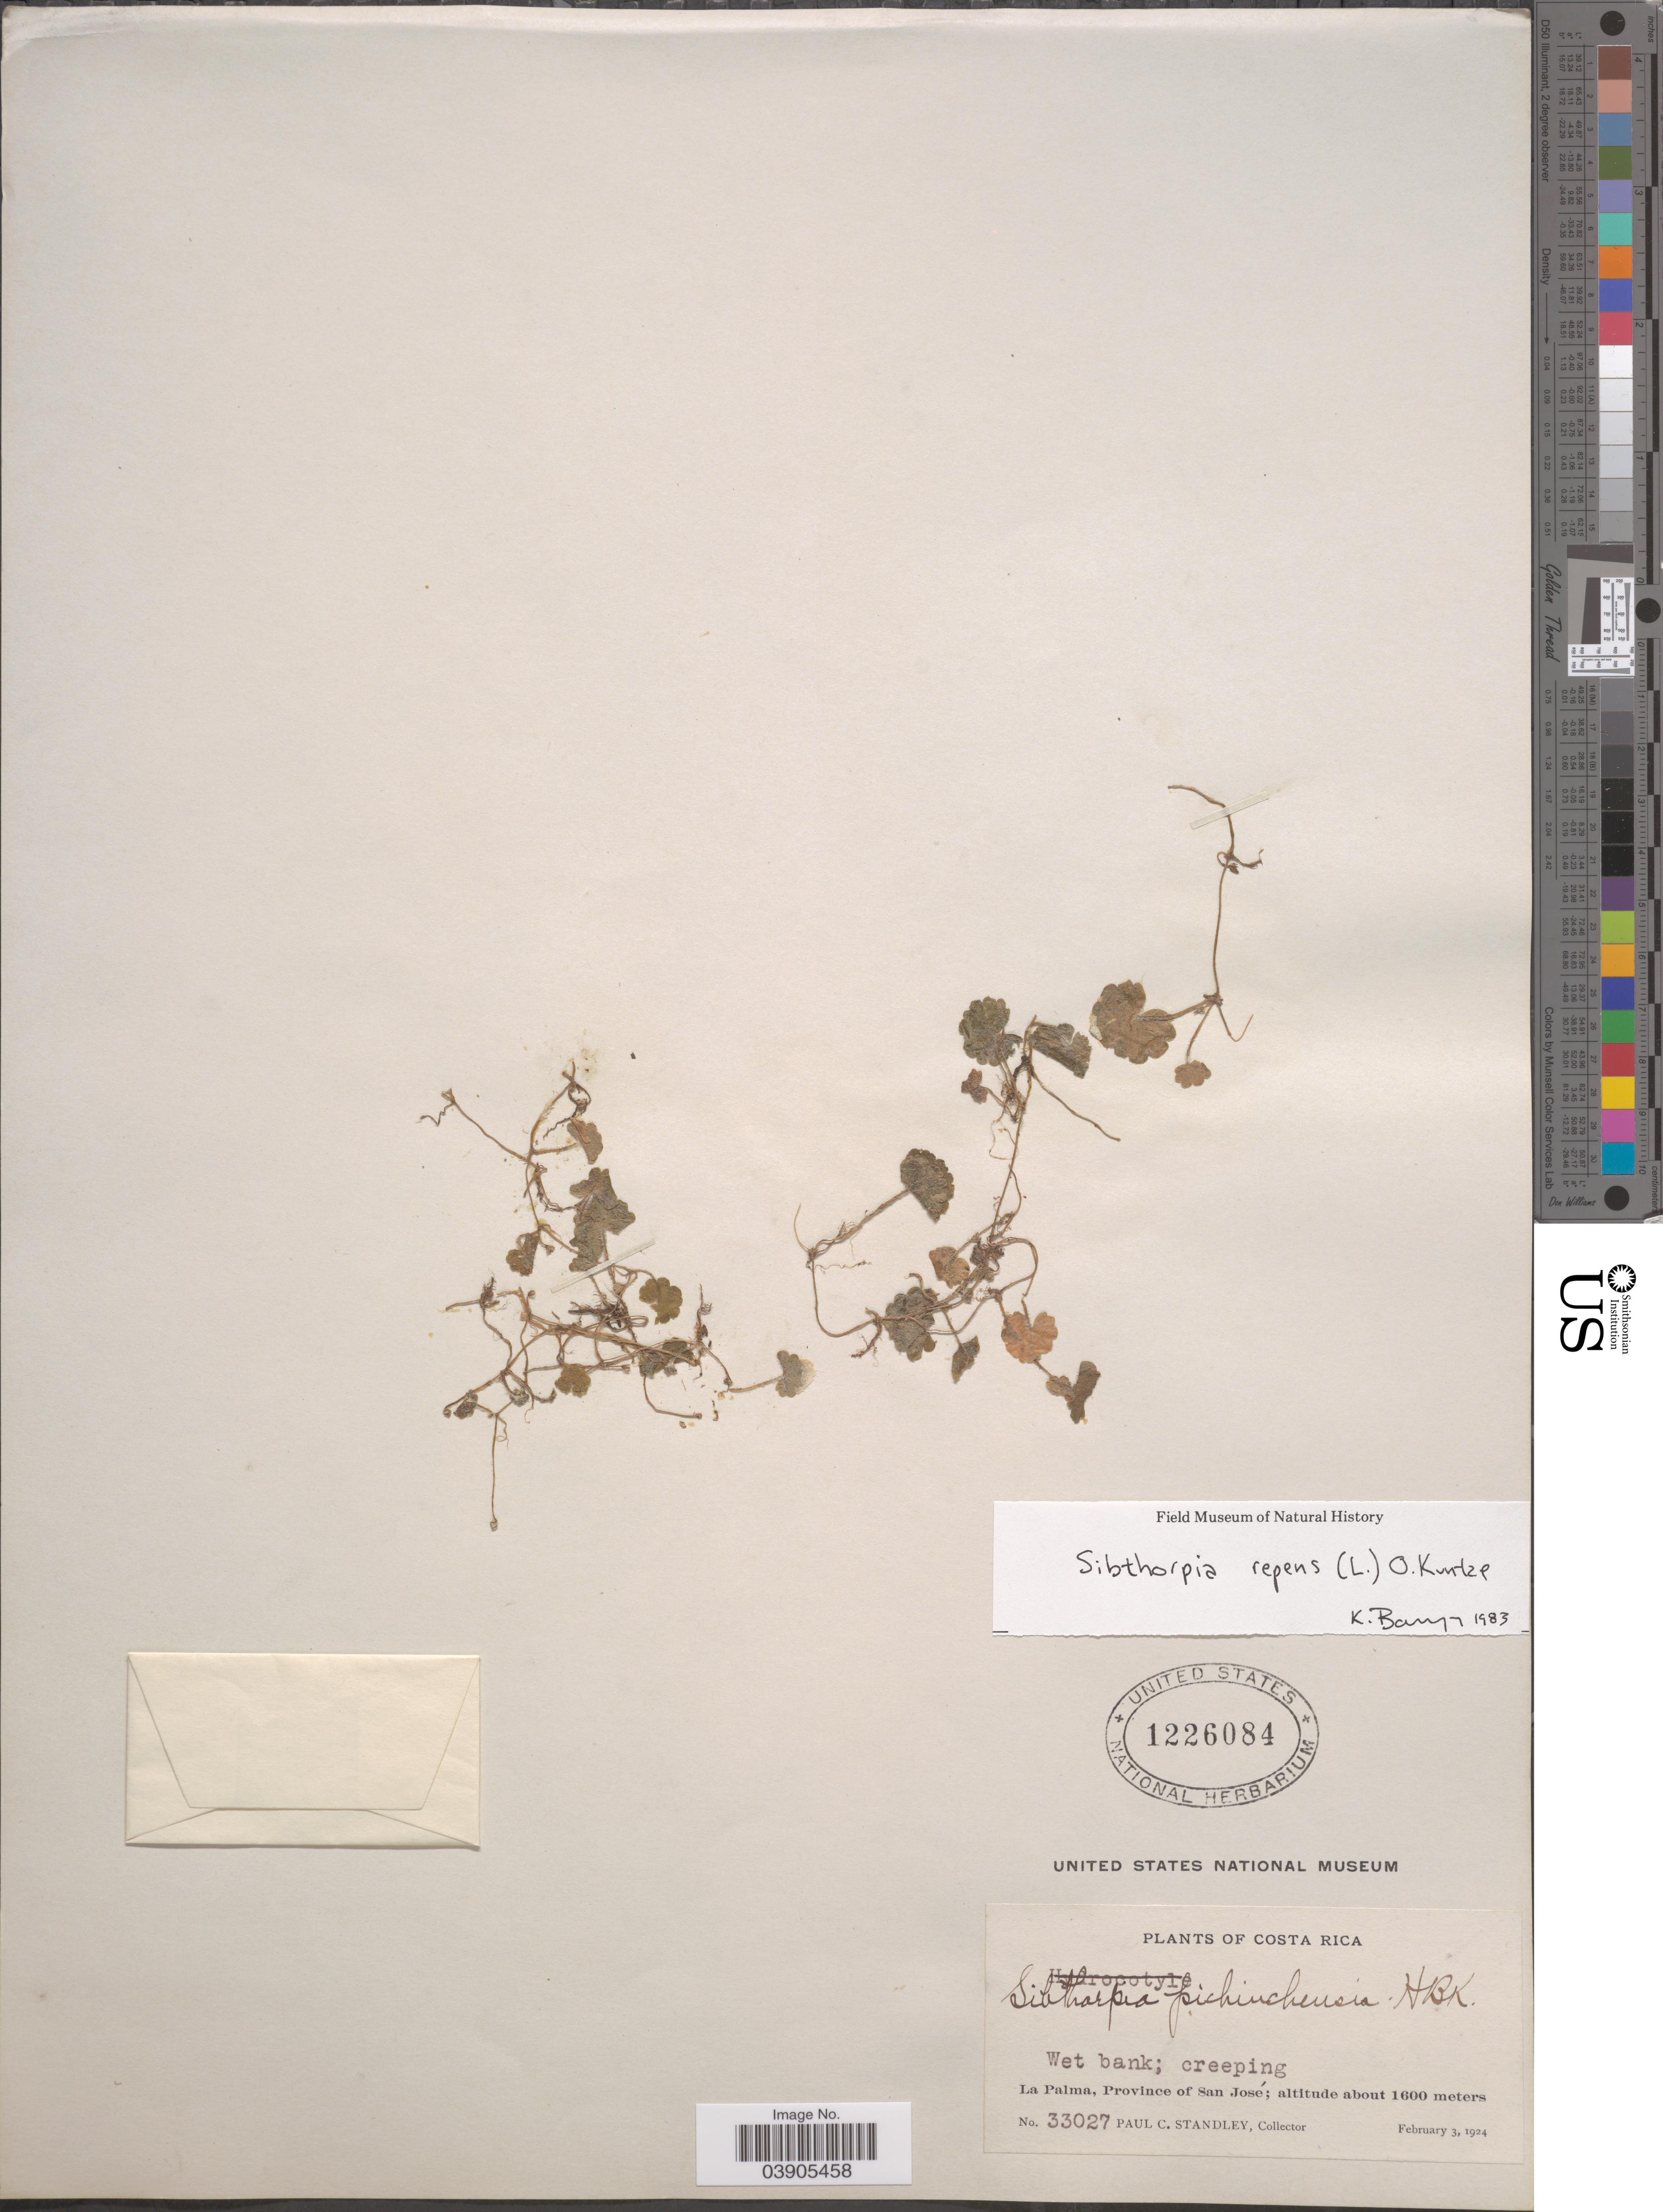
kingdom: Plantae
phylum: Tracheophyta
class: Magnoliopsida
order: Lamiales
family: Plantaginaceae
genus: Sibthorpia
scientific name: Sibthorpia repens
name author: (L.) Kuntze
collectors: P. C. Standley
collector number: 33027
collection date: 1924-02-03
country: Costa Rica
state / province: San José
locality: La Palma.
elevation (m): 1600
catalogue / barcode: US 1226084